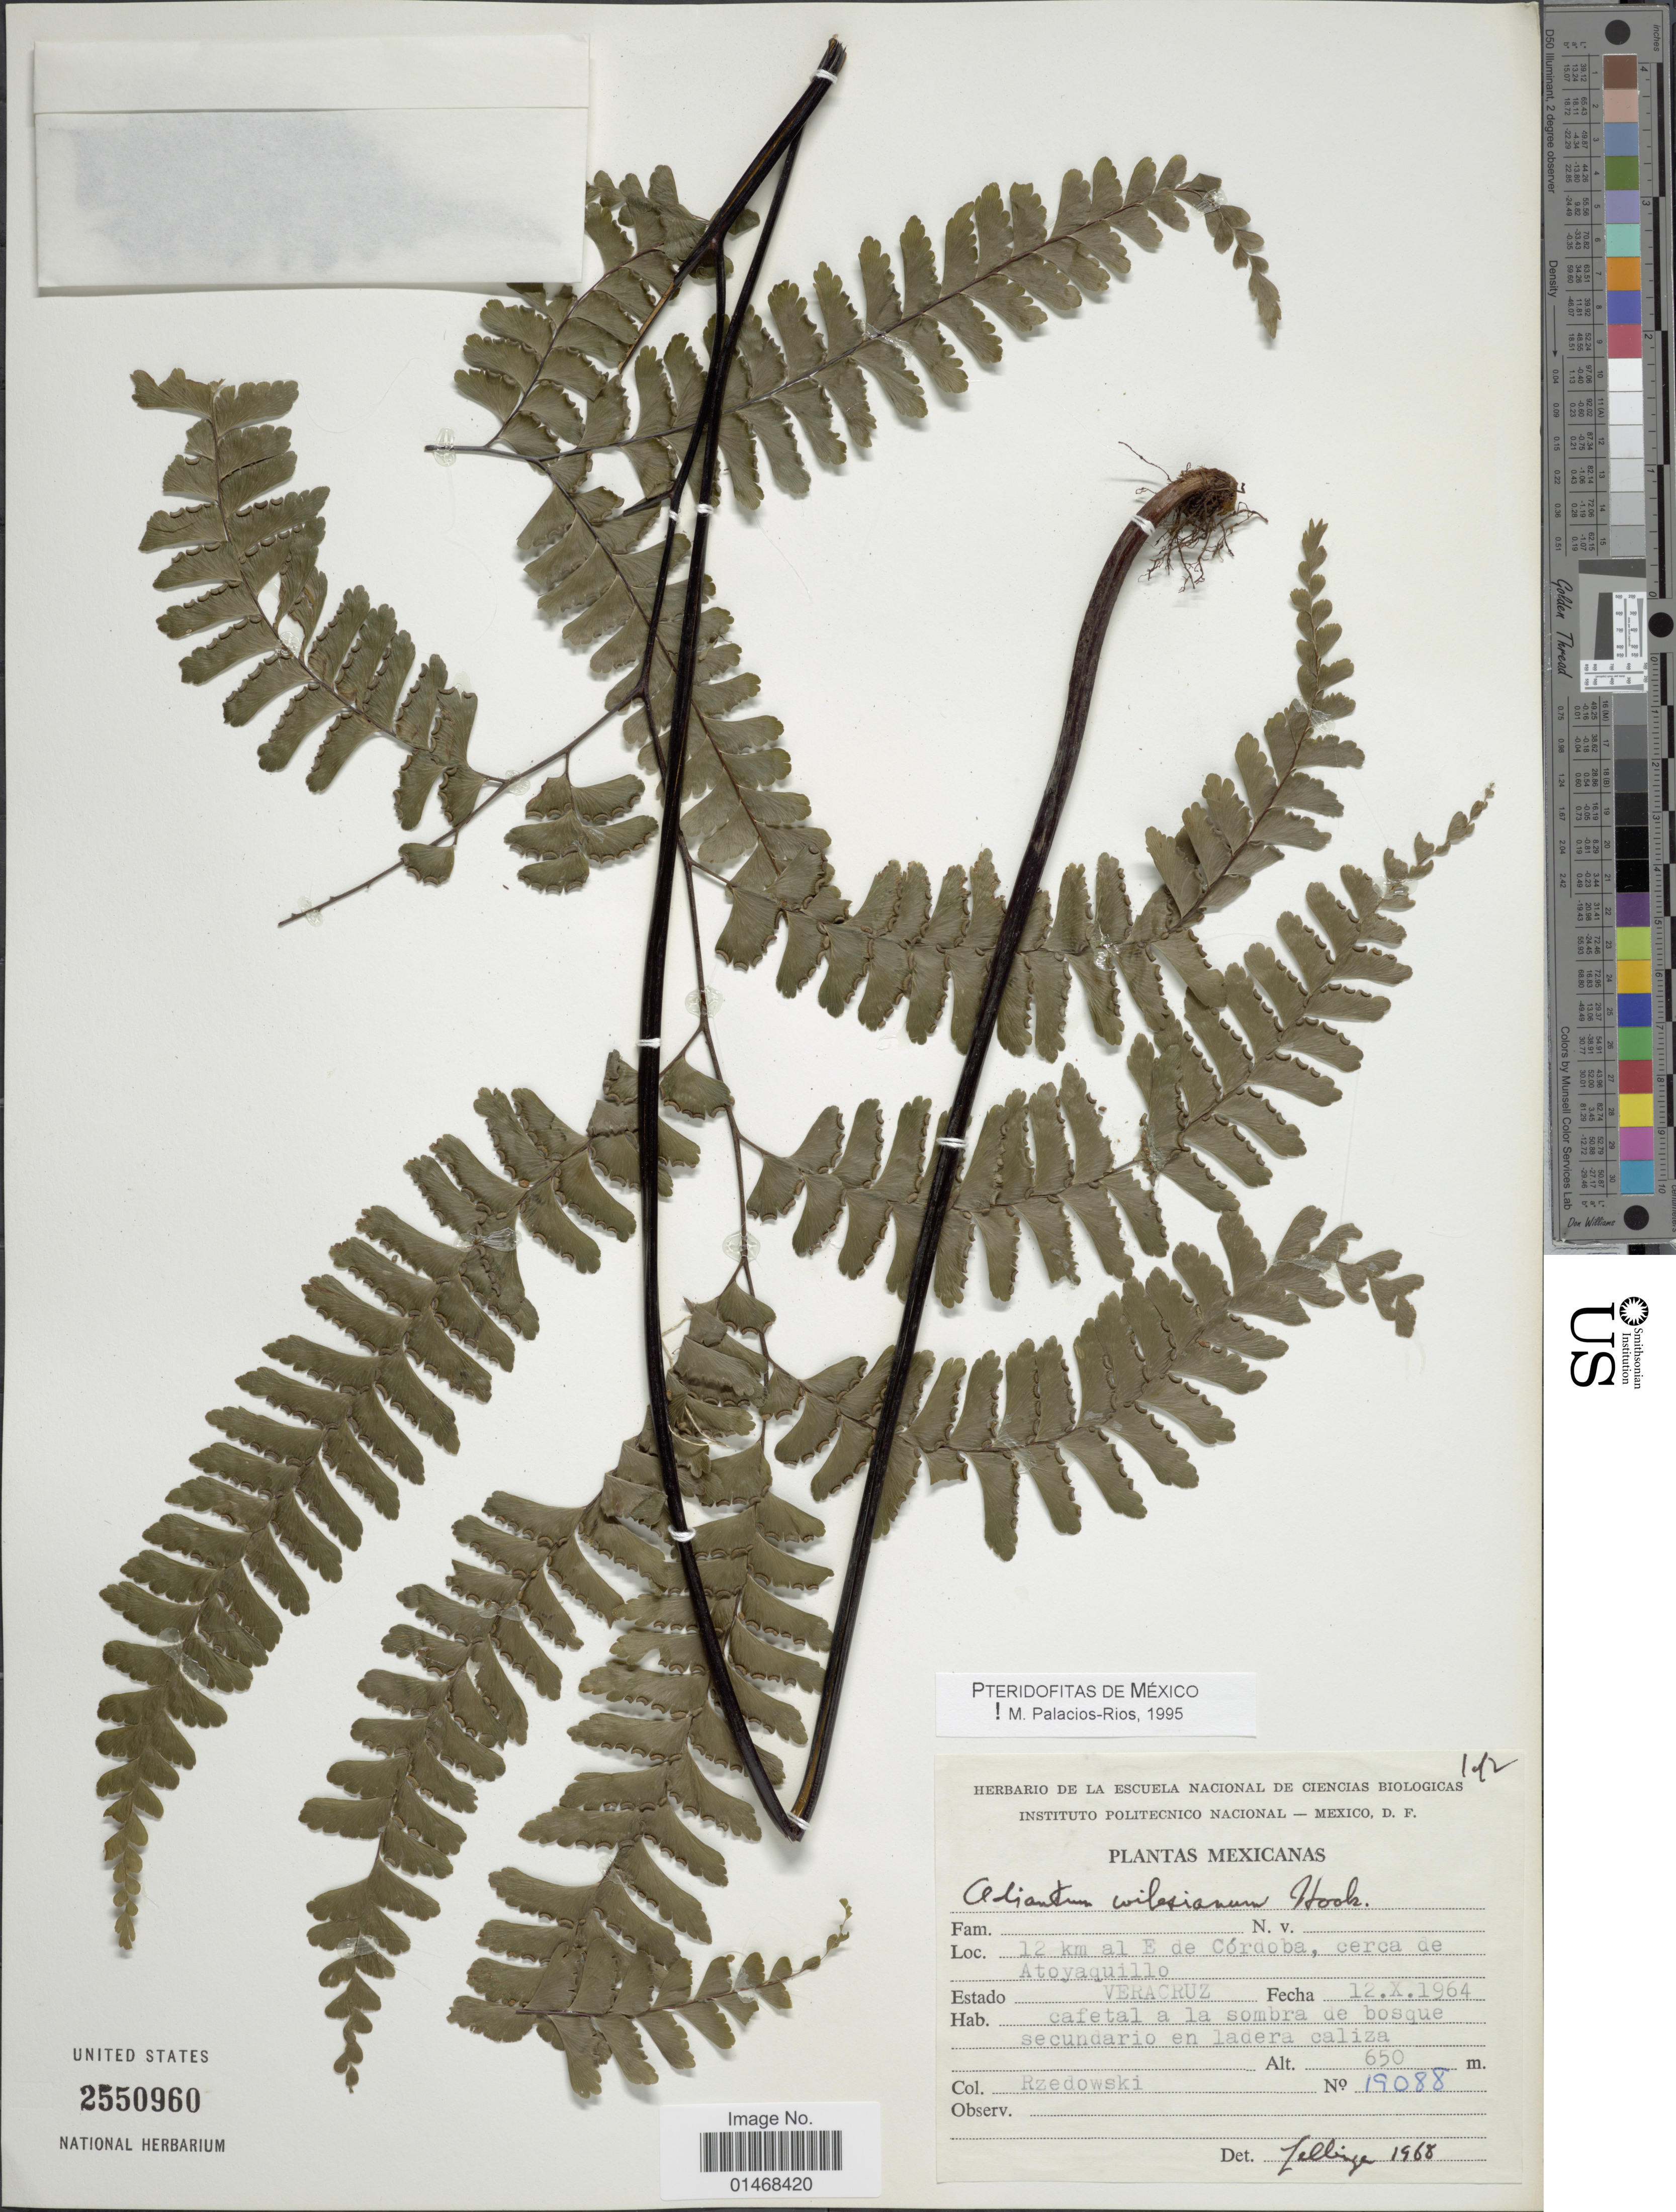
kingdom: Plantae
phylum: Tracheophyta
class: Polypodiopsida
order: Polypodiales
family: Pteridaceae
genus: Adiantum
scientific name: Adiantum wilesianum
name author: Hook.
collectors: Rzedowski, --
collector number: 19088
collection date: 1964-10-12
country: Mexico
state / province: Veracruz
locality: Estado Veracruz, 12 km al E Córdoba, cerca de Atoyaquilo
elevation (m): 650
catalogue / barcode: US 2550960